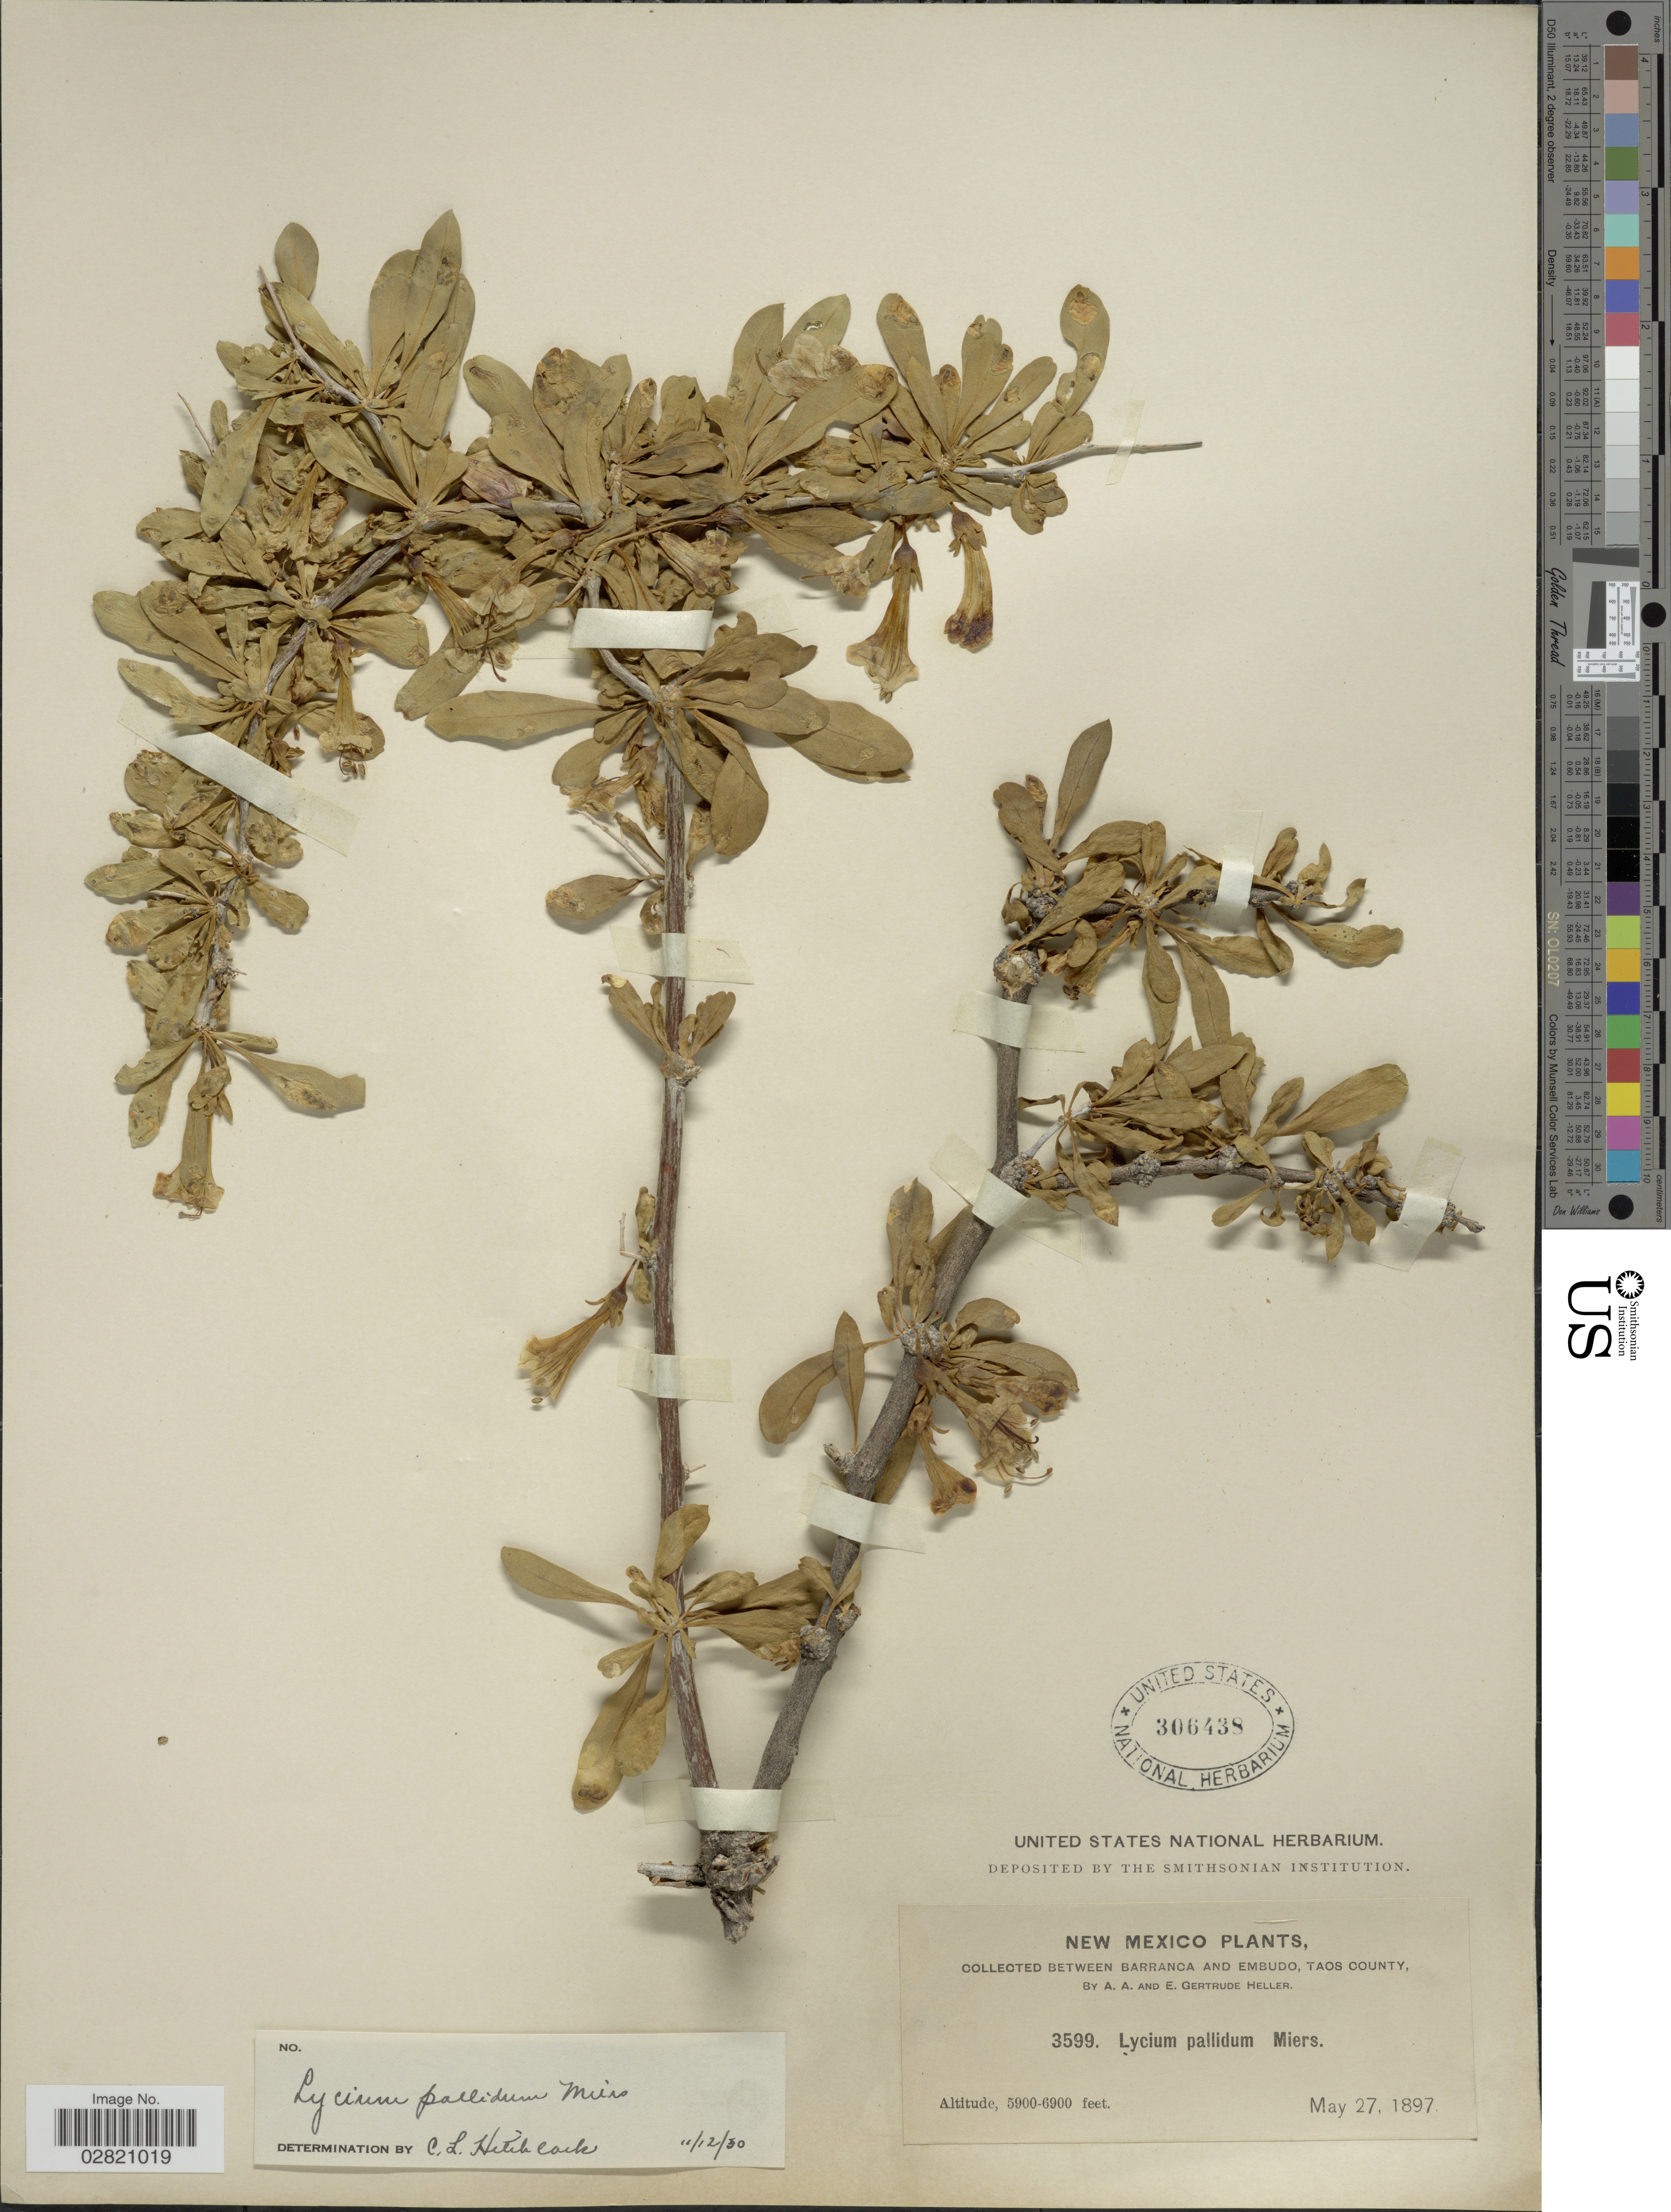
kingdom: Plantae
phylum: Tracheophyta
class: Magnoliopsida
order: Solanales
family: Solanaceae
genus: Lycium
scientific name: Lycium pallidum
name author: Miers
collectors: A. A. Heller & E. G. Heller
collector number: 3599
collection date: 1897-05-27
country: United States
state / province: New Mexico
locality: Between barranca and Embudo, Taos County.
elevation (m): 1798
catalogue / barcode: US 306438